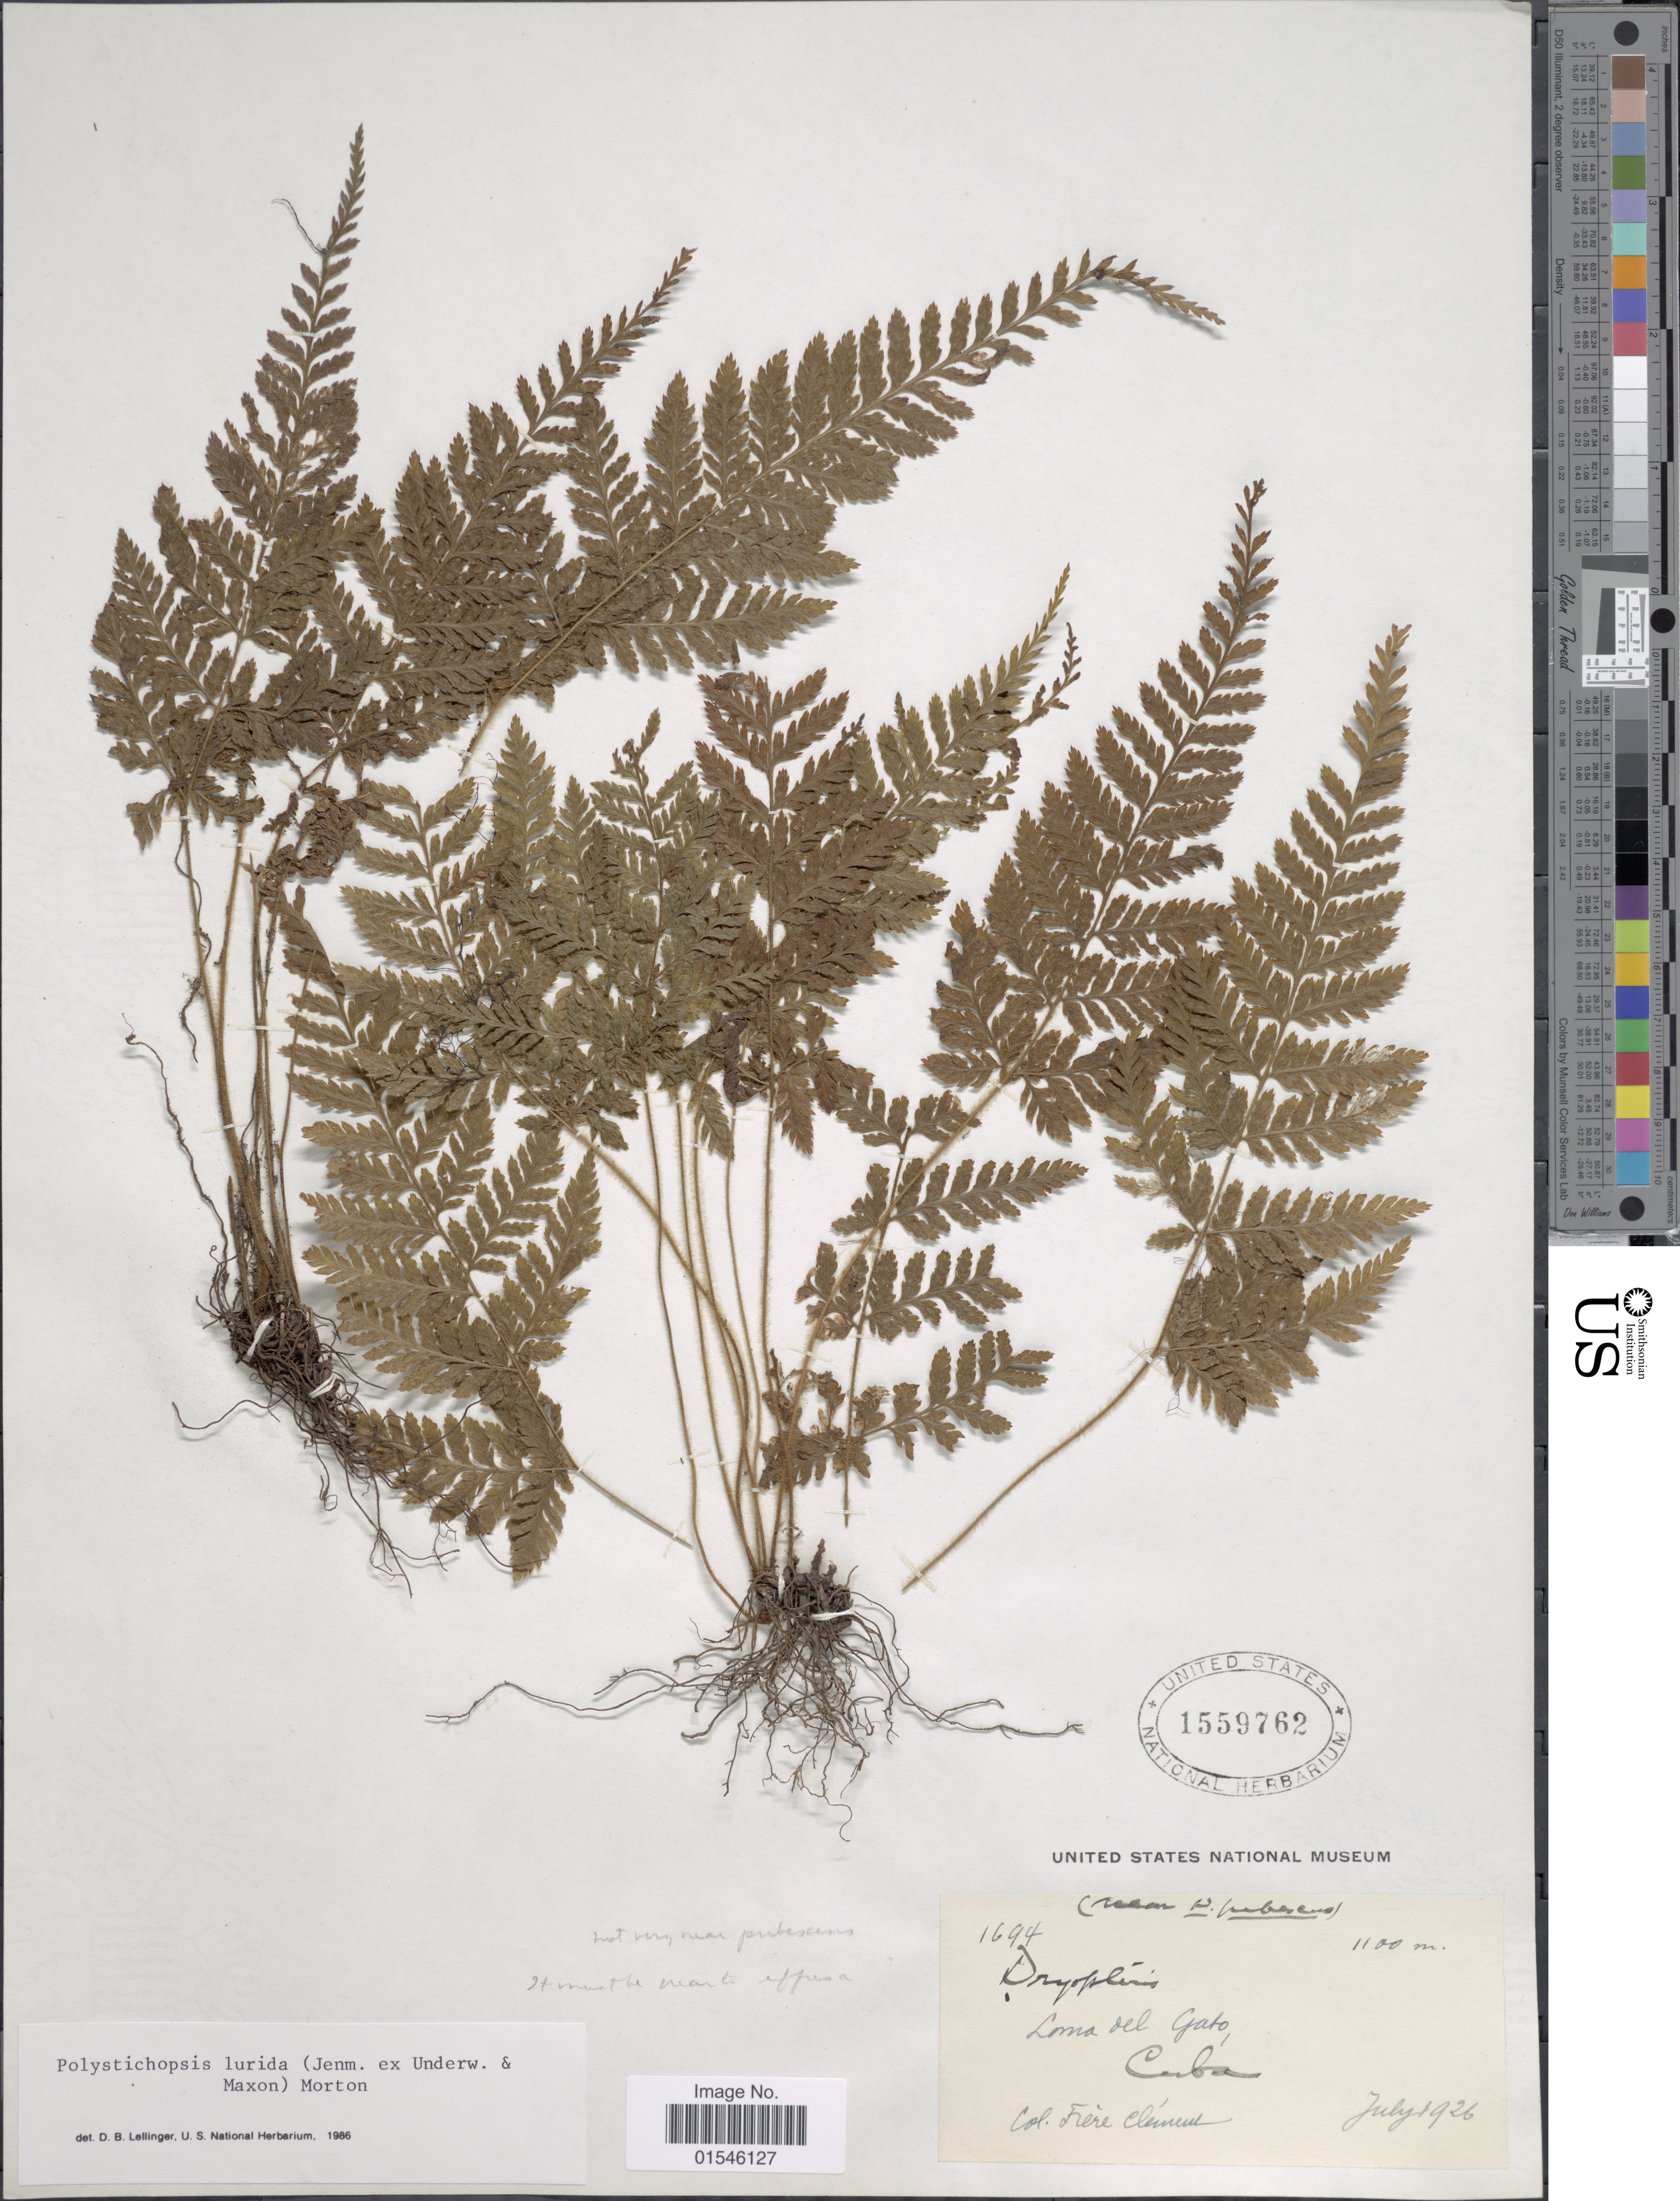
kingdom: Plantae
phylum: Tracheophyta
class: Polypodiopsida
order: Polypodiales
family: Dryopteridaceae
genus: Polystichopsis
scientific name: Polystichopsis lurida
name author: (Jenman ex Underw. & Maxon) C.V. Morton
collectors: B. Clement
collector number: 1694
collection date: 1926-07-01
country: Cuba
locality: Loma del Gato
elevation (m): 1100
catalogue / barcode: US 1559762